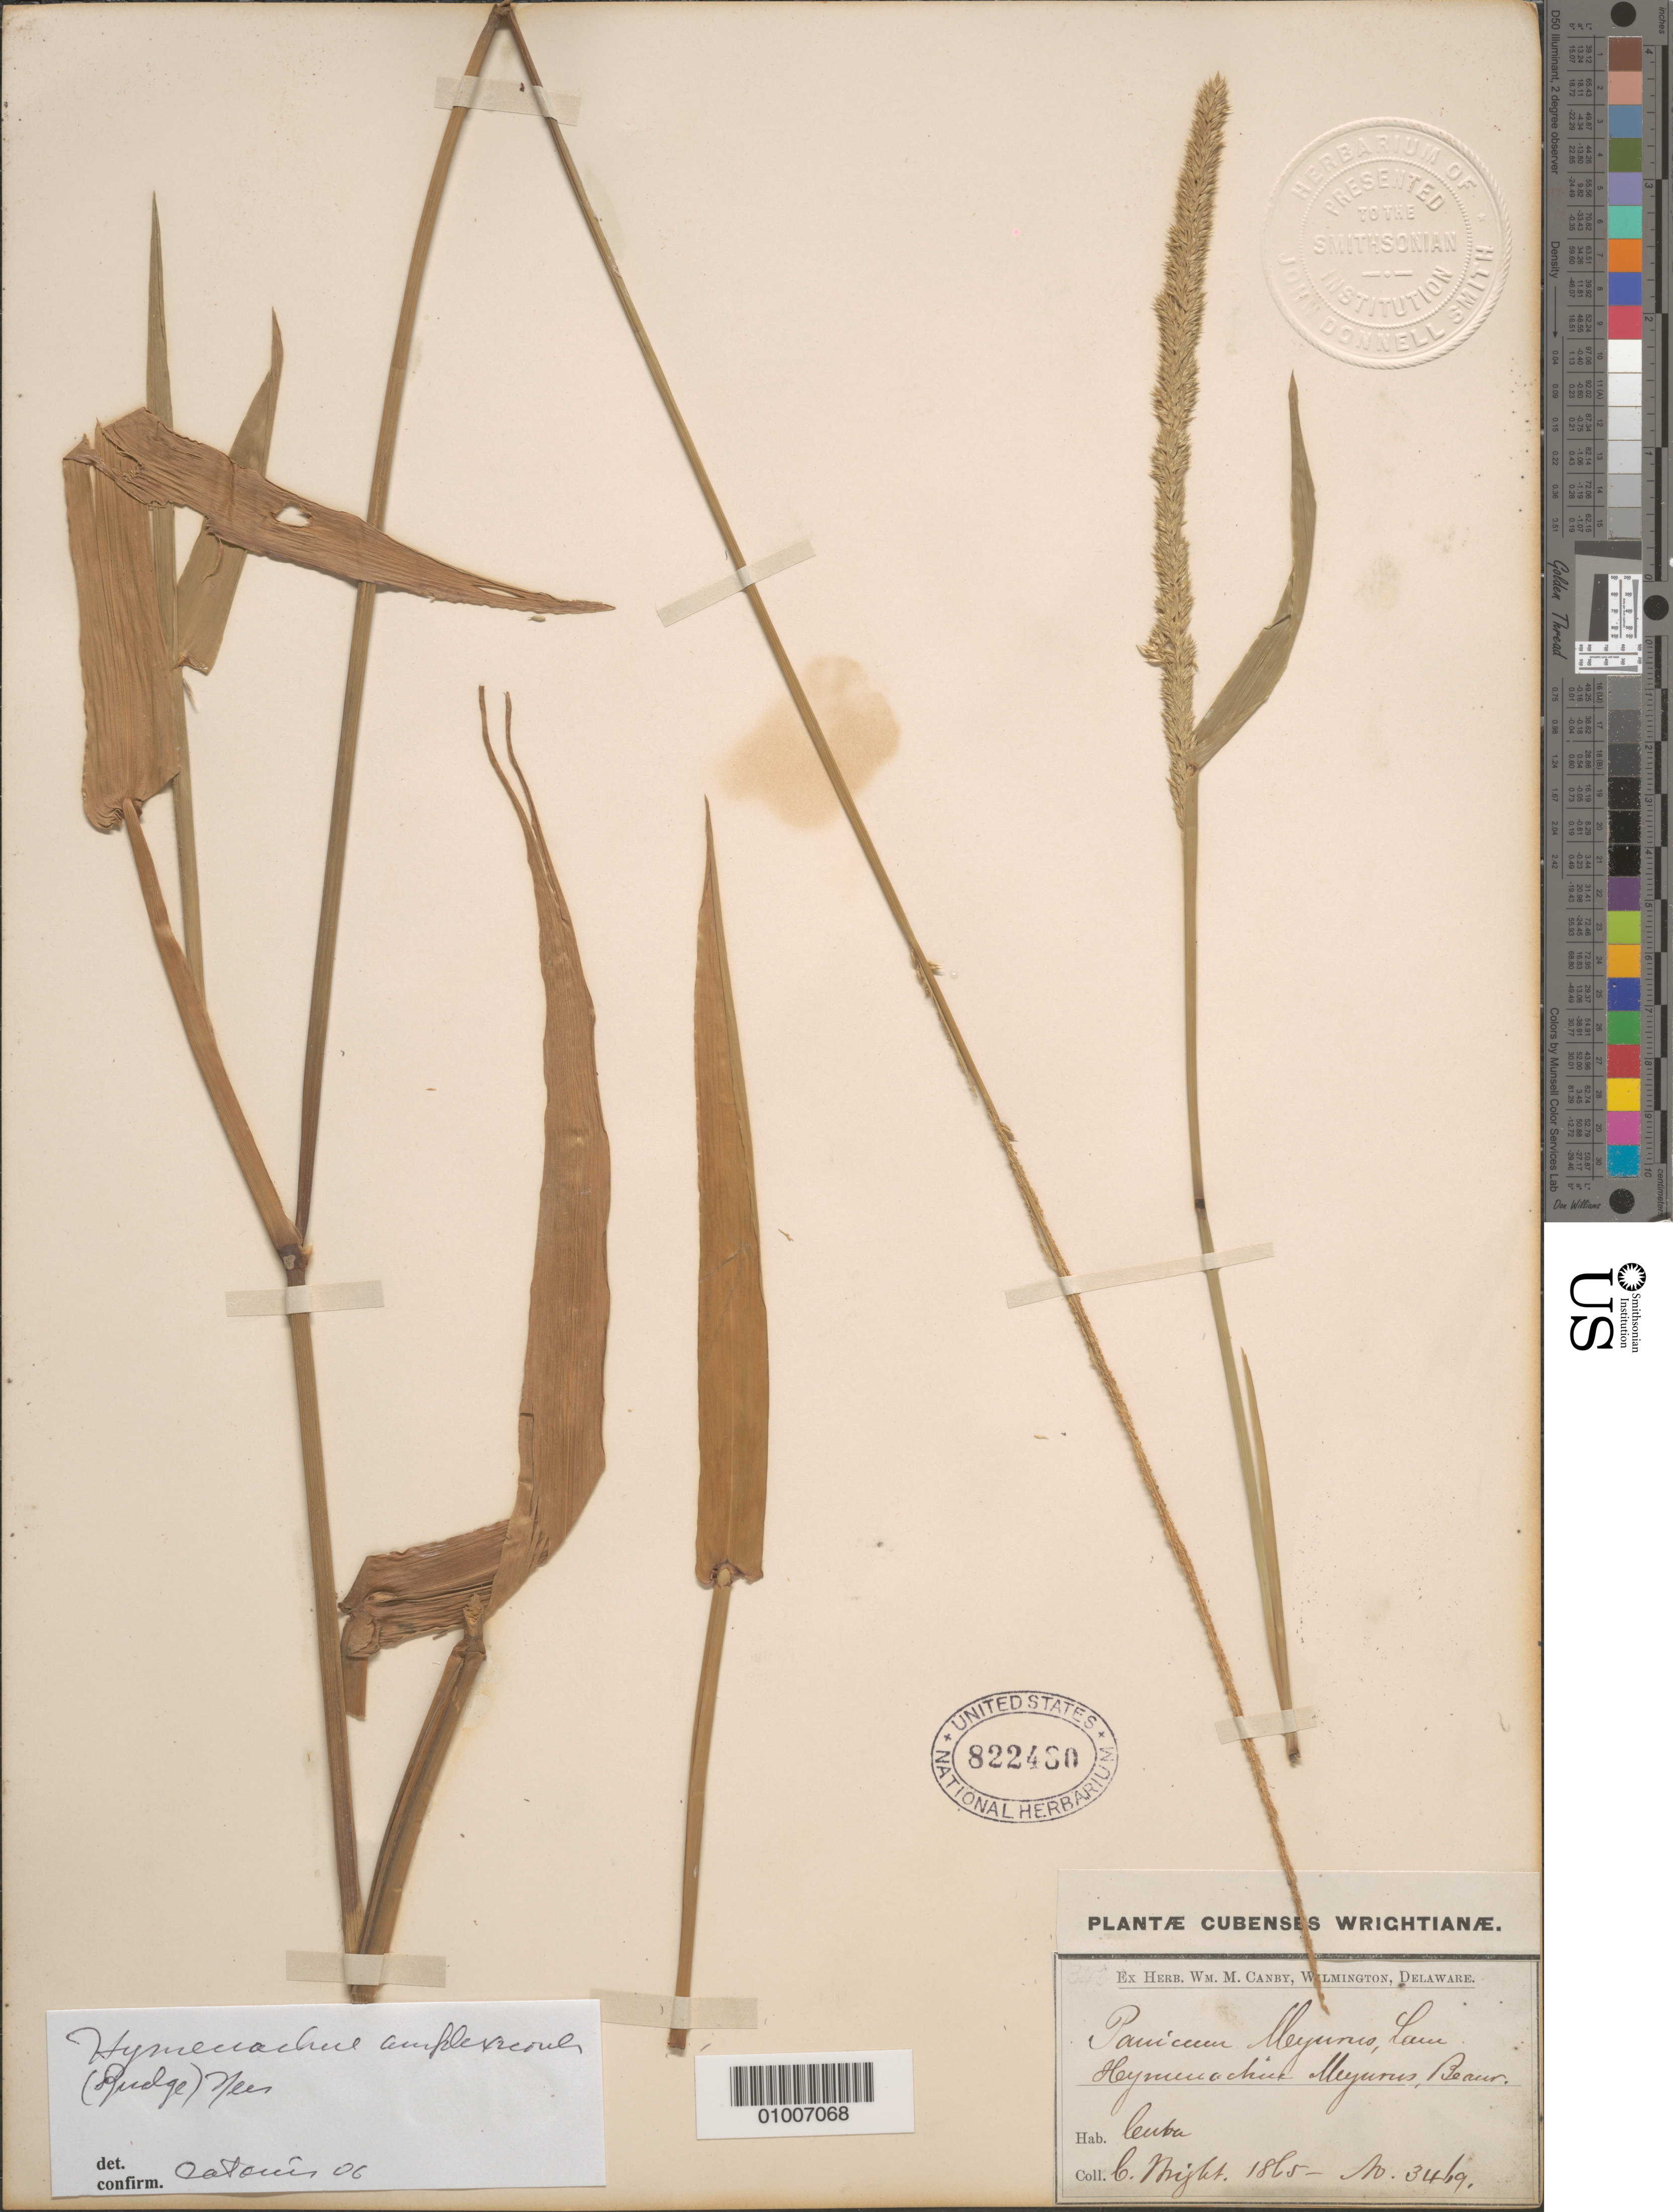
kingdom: Plantae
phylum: Tracheophyta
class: Liliopsida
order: Poales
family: Poaceae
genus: Hymenachne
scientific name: Hymenachne amplexicaulis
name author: (Rudge) Nees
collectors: W. M. Canby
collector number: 3419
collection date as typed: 1865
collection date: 1865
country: Cuba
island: Cuba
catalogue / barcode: US 822480